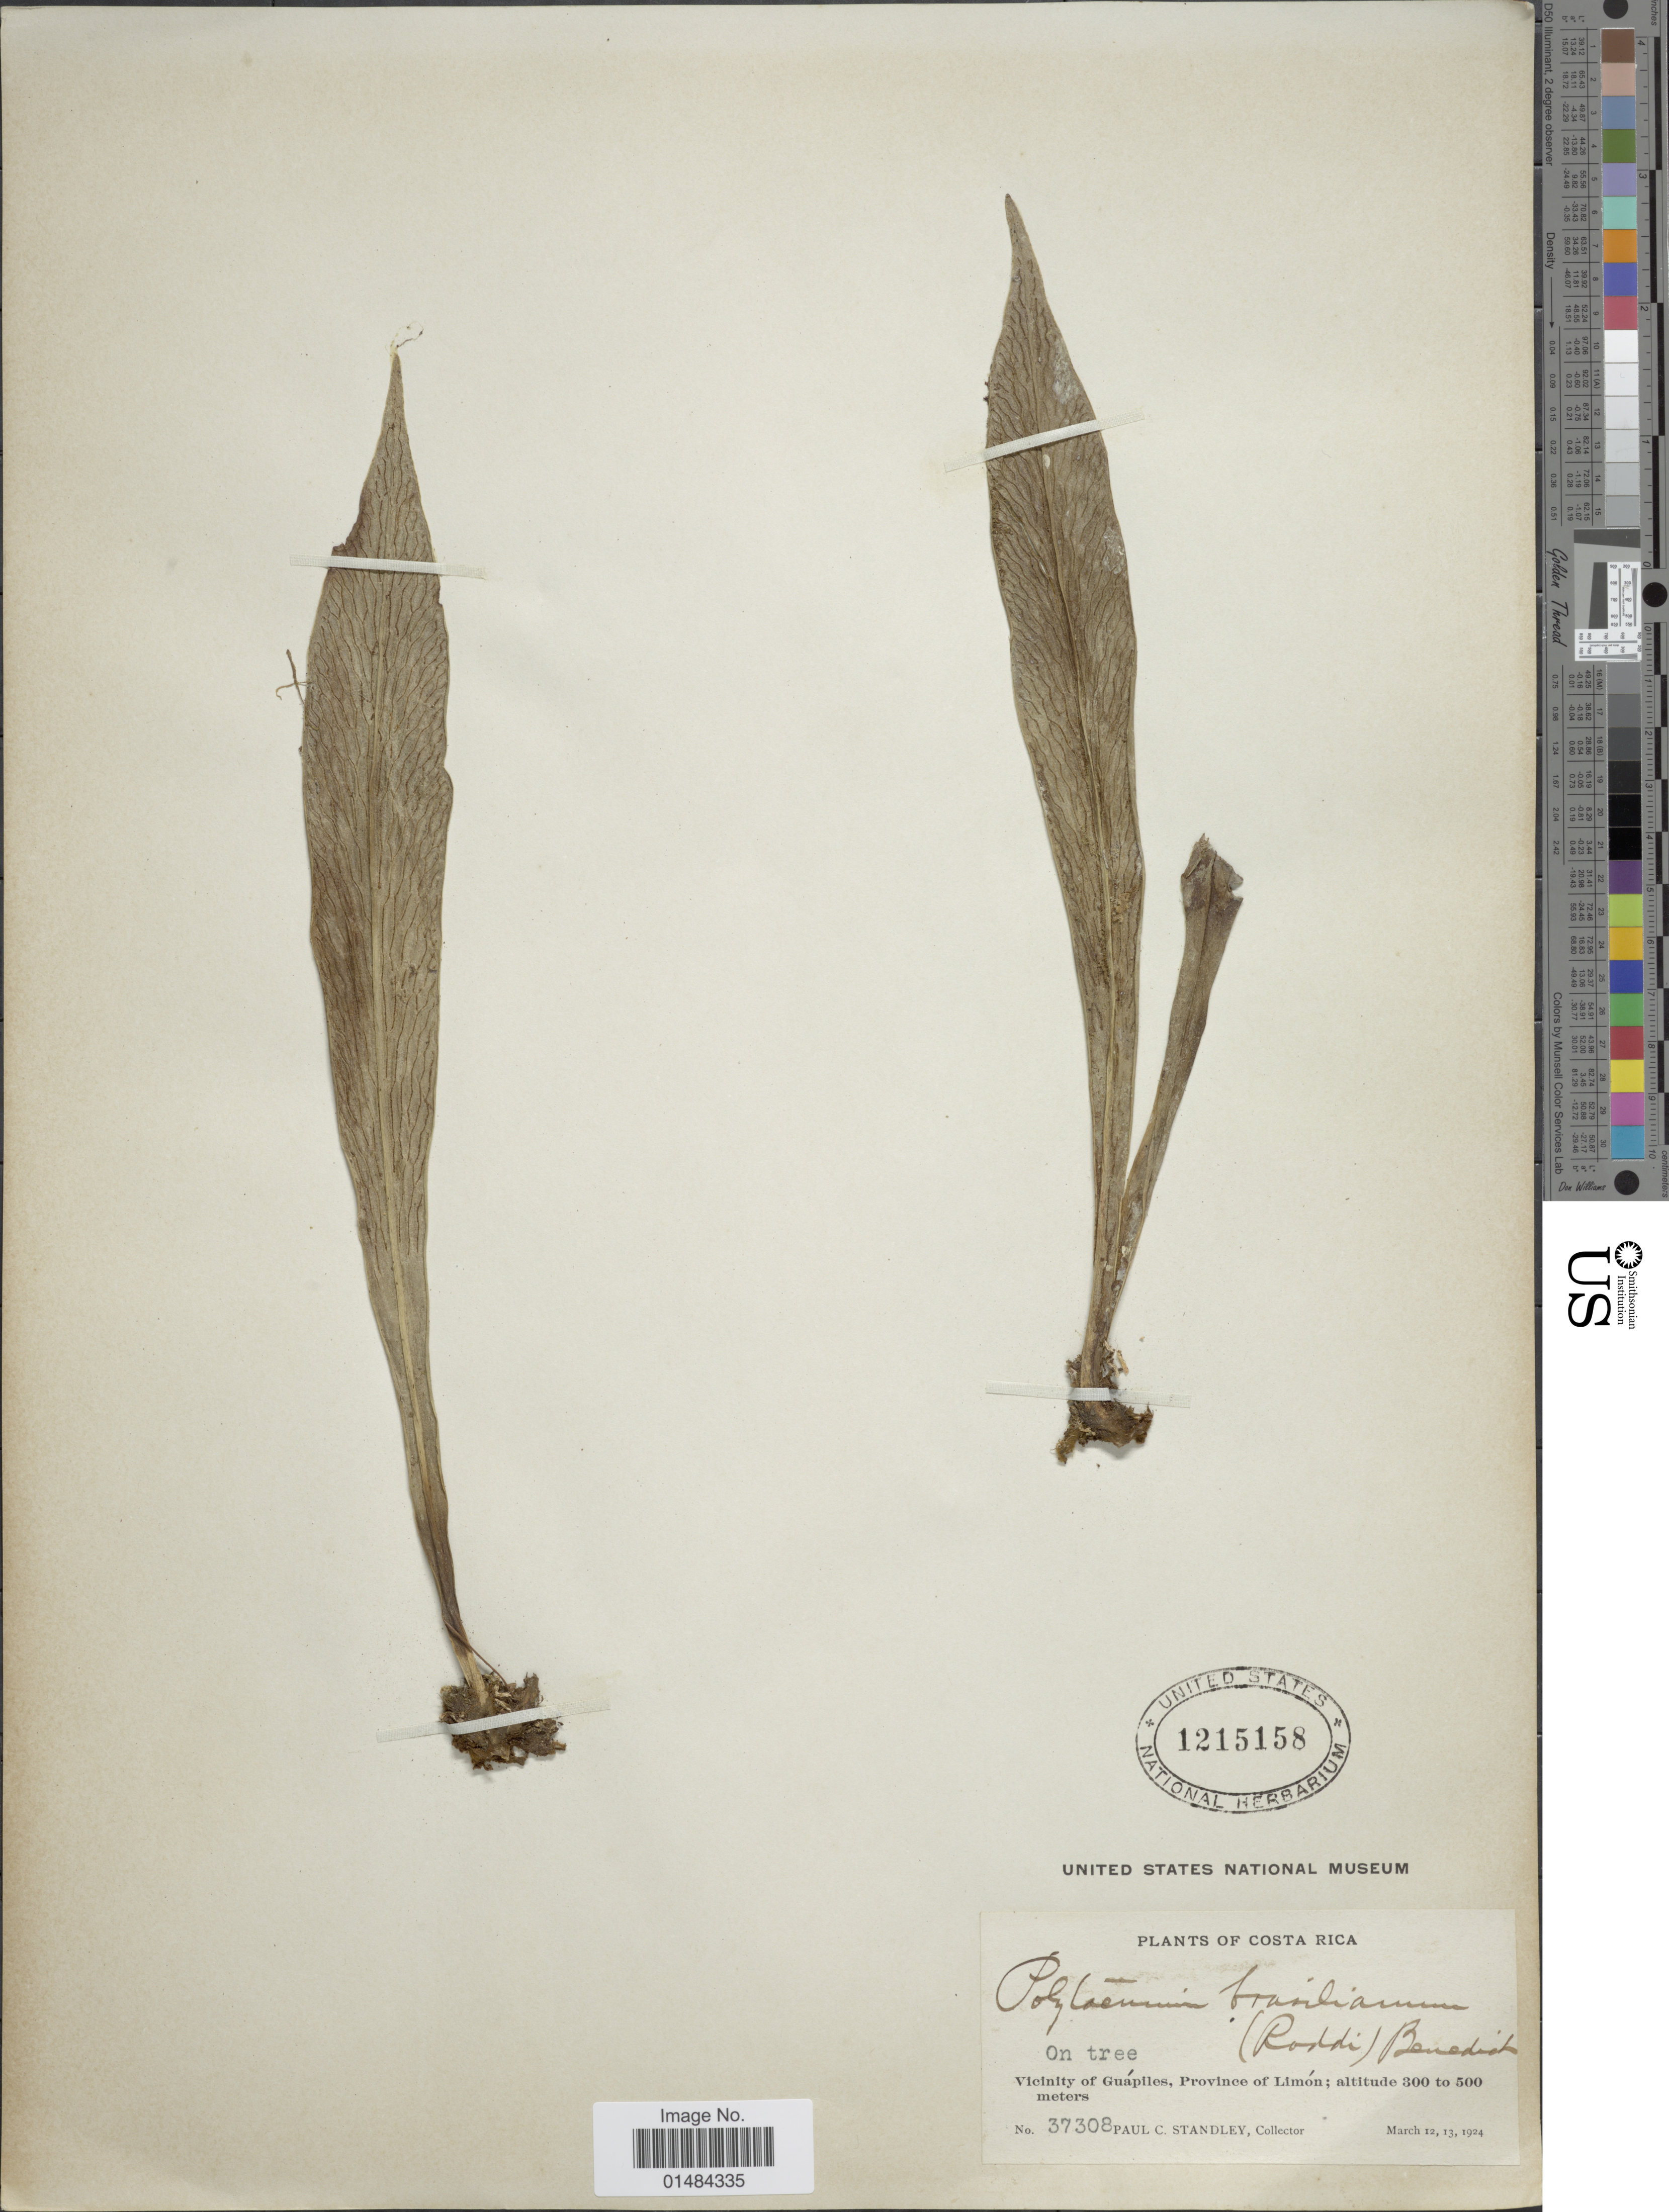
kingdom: Plantae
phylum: Tracheophyta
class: Polypodiopsida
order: Polypodiales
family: Pteridaceae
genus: Polytaenium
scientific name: Polytaenium chlorosporum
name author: (Mickel & Beitel) E.H. Crane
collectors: P. C. Standley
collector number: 37308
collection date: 1924-03-12/1924-03-13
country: Costa Rica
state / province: Limón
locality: Costa Rica, Vicinity of Guápiles, Province of Limón.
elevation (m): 300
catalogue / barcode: US 1215158